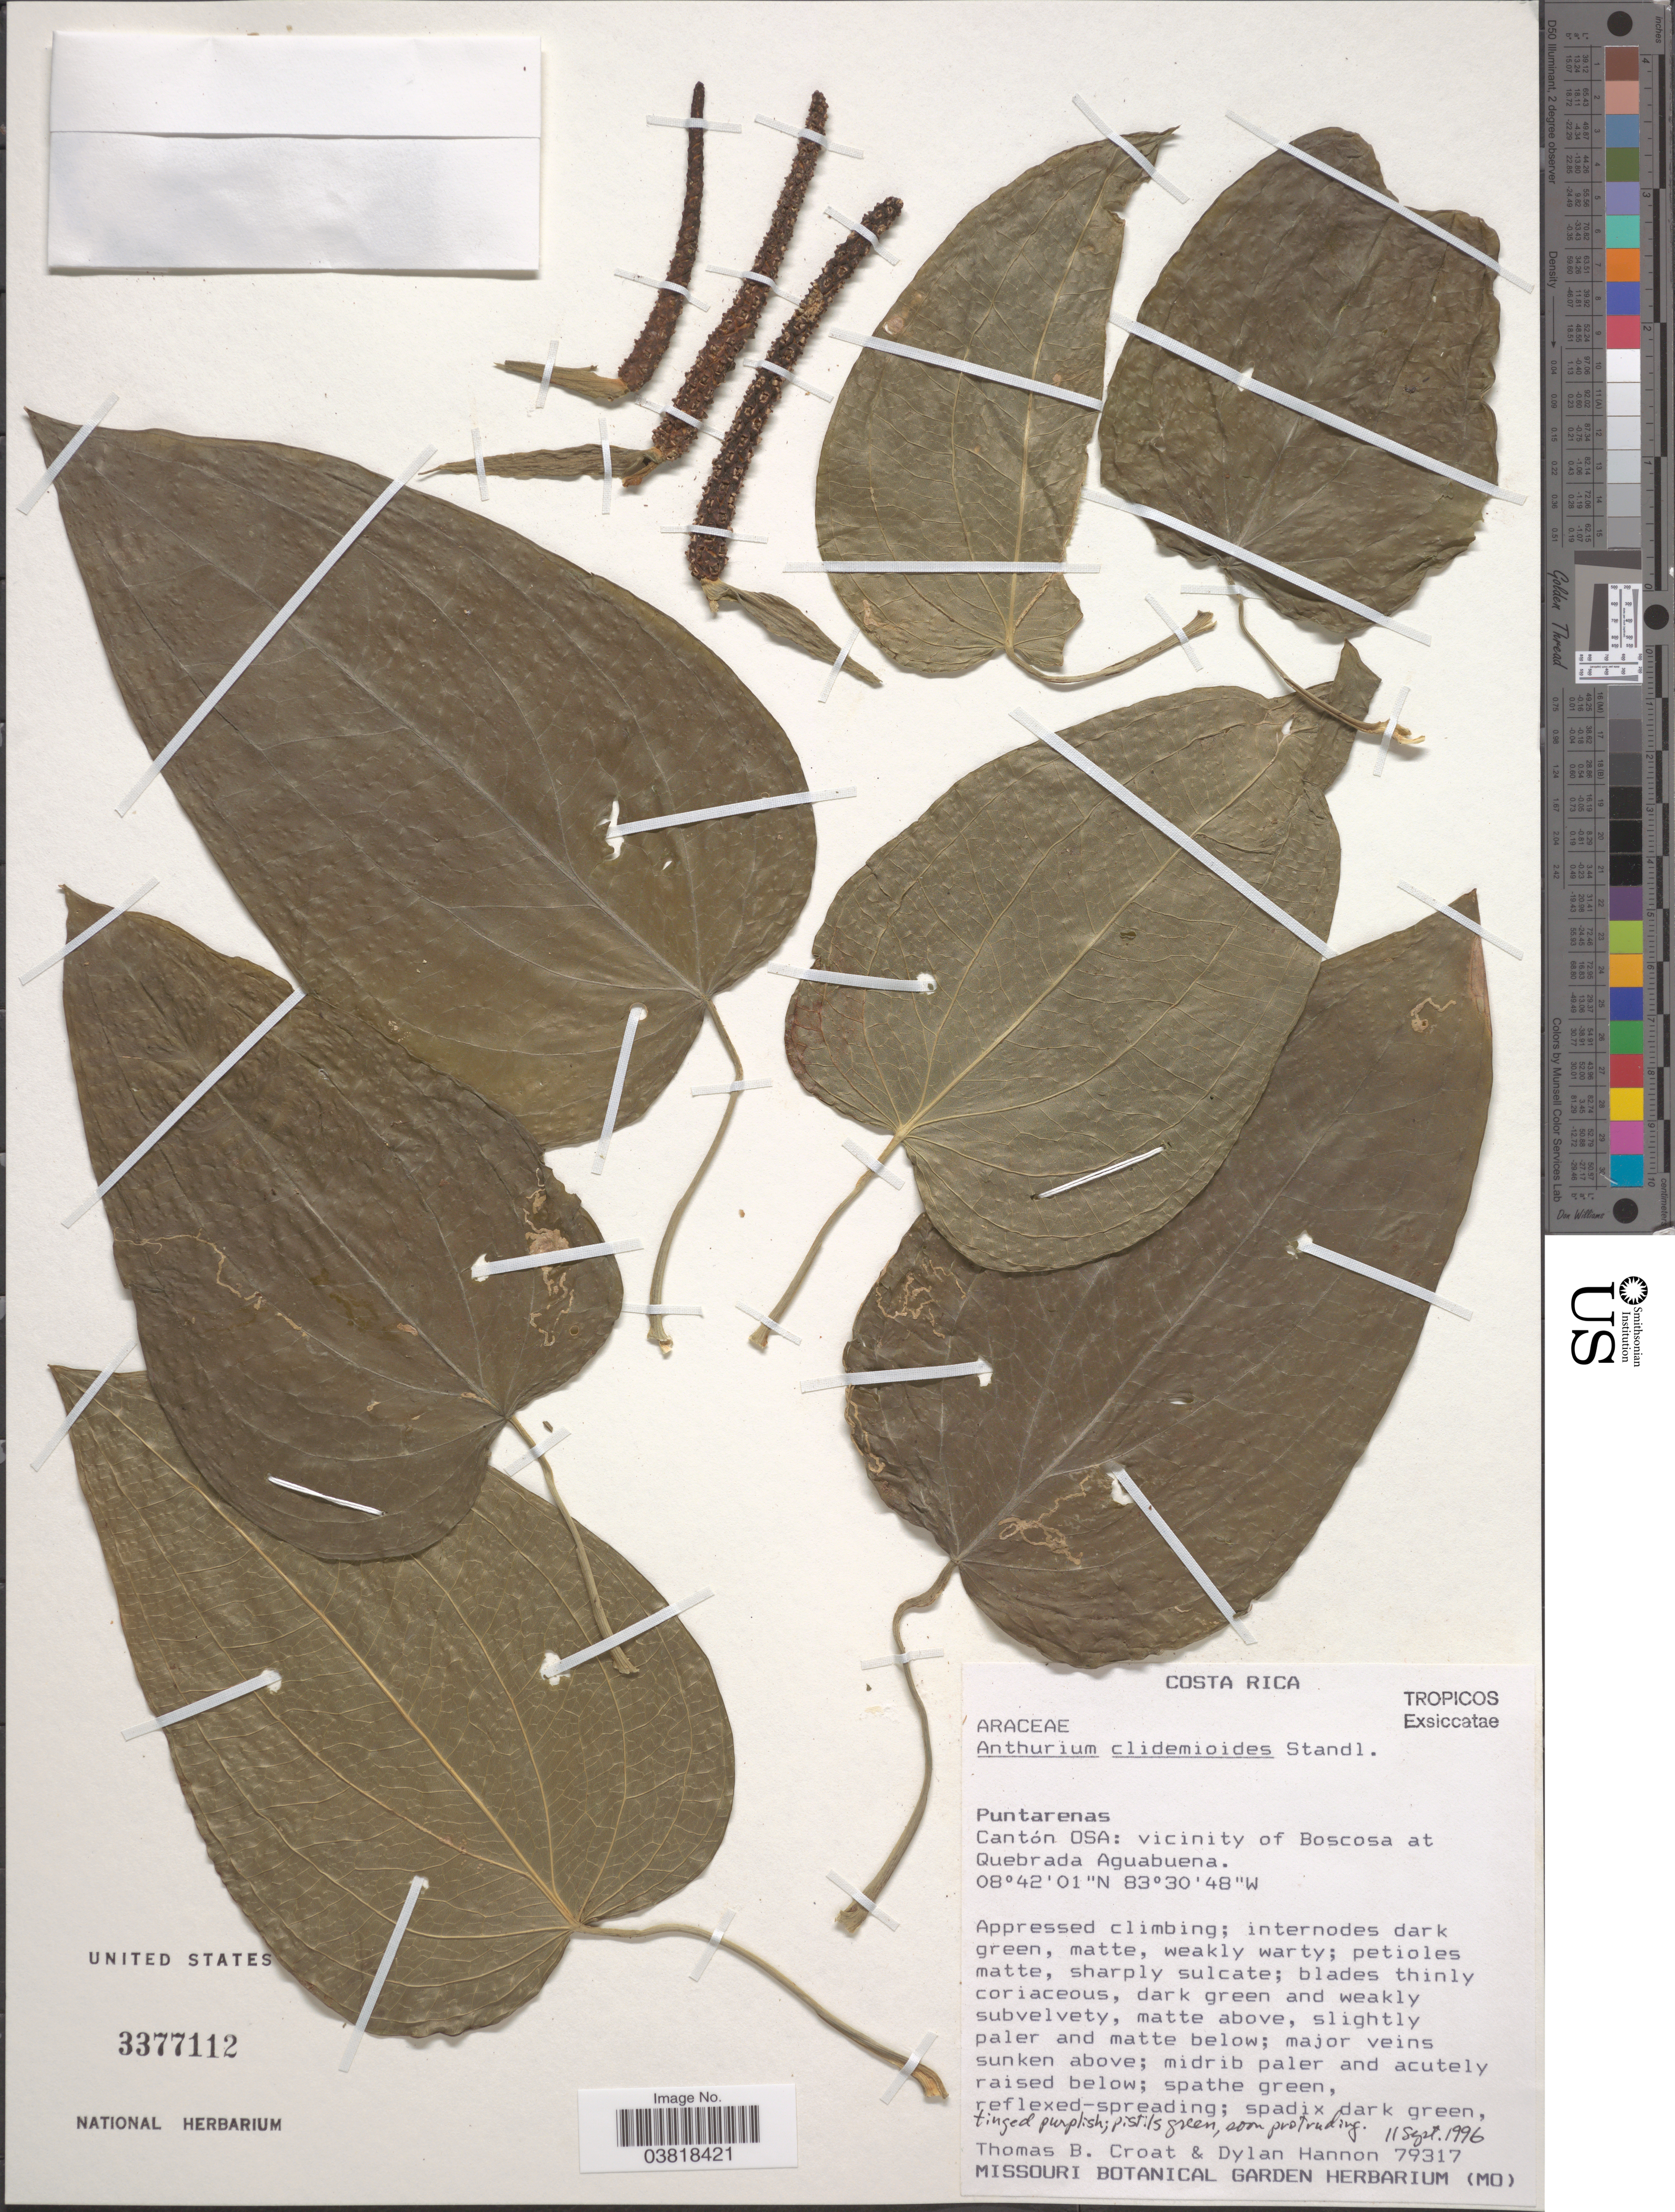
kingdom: Plantae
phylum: Tracheophyta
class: Liliopsida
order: Alismatales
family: Araceae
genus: Anthurium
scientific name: Anthurium clidemioides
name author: Standl.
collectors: T. B. Croat & D. Hannon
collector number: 79317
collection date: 1996-09-11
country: Costa Rica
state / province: Puntarenas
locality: Cantón OSA: vicinity of Boscosa at Quebrada Aguabuena.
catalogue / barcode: US 3377112